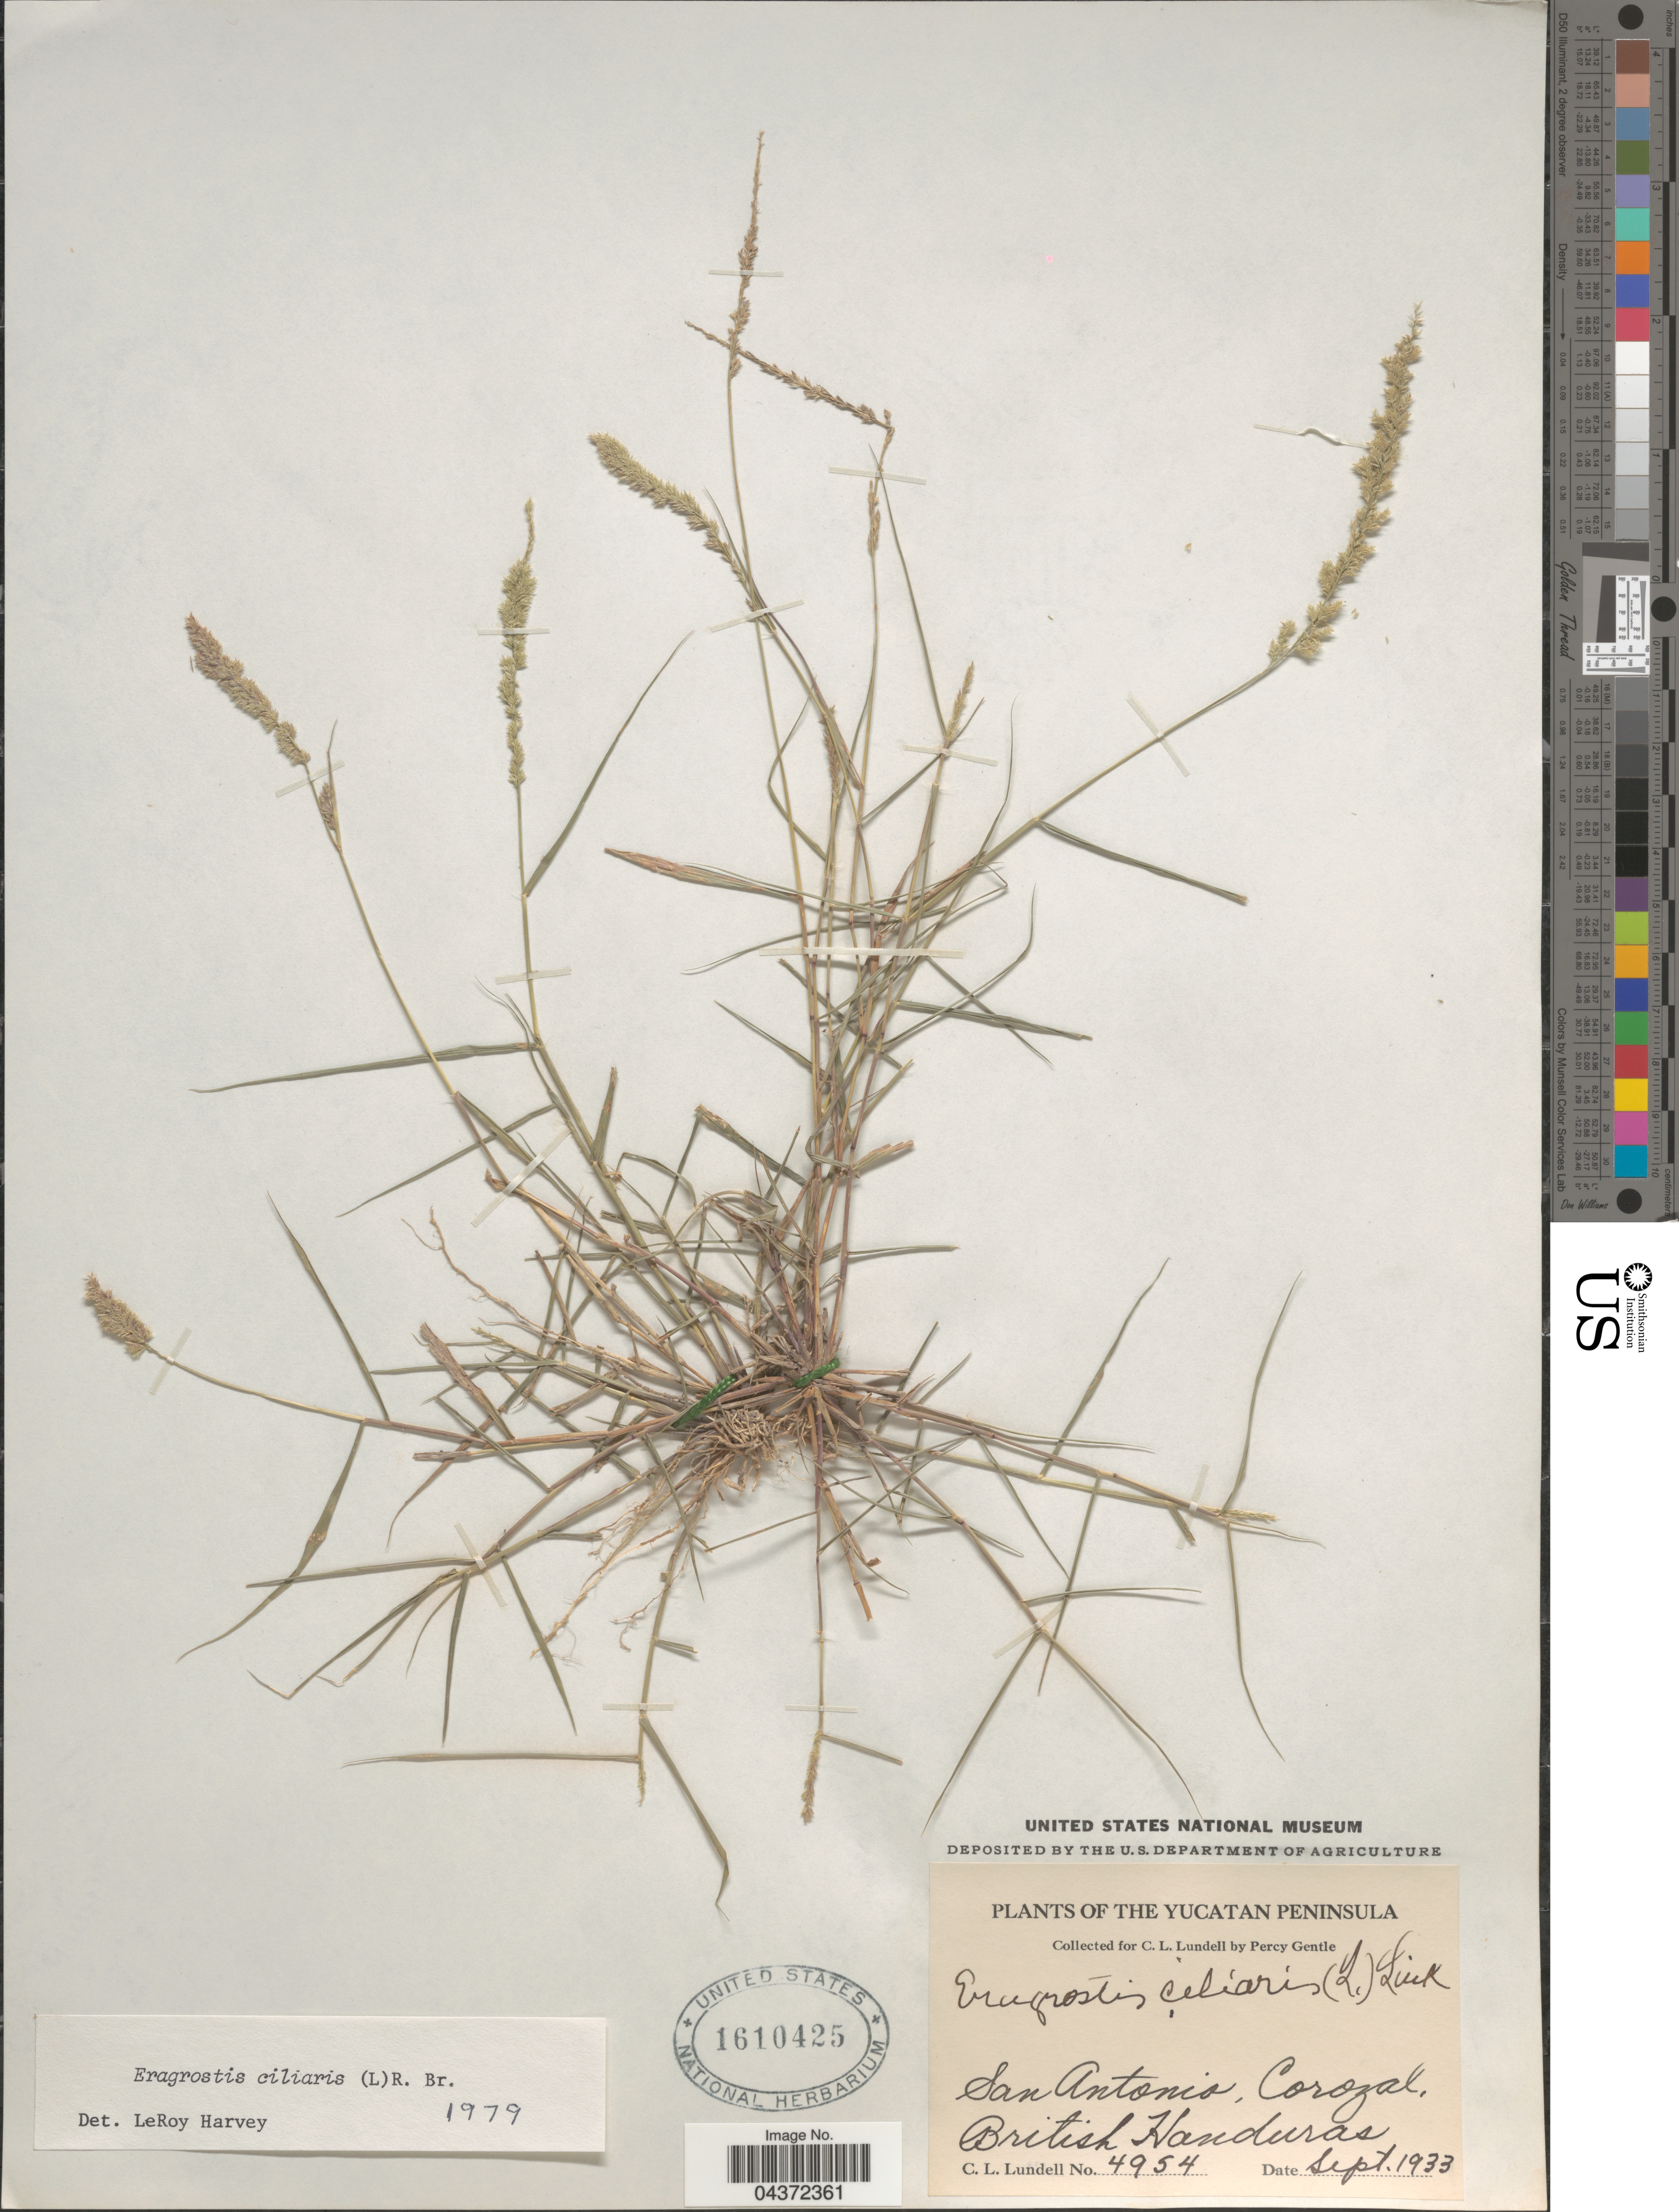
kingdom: Plantae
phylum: Tracheophyta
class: Liliopsida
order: Poales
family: Poaceae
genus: Eragrostis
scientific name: Eragrostis ciliaris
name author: (L.) R. Br.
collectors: C. L. Lundell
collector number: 4954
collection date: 1933-09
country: Belize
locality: The Yucutan Peninsula. San Antonio, Corozal. British Honduras.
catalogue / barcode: US 1610425